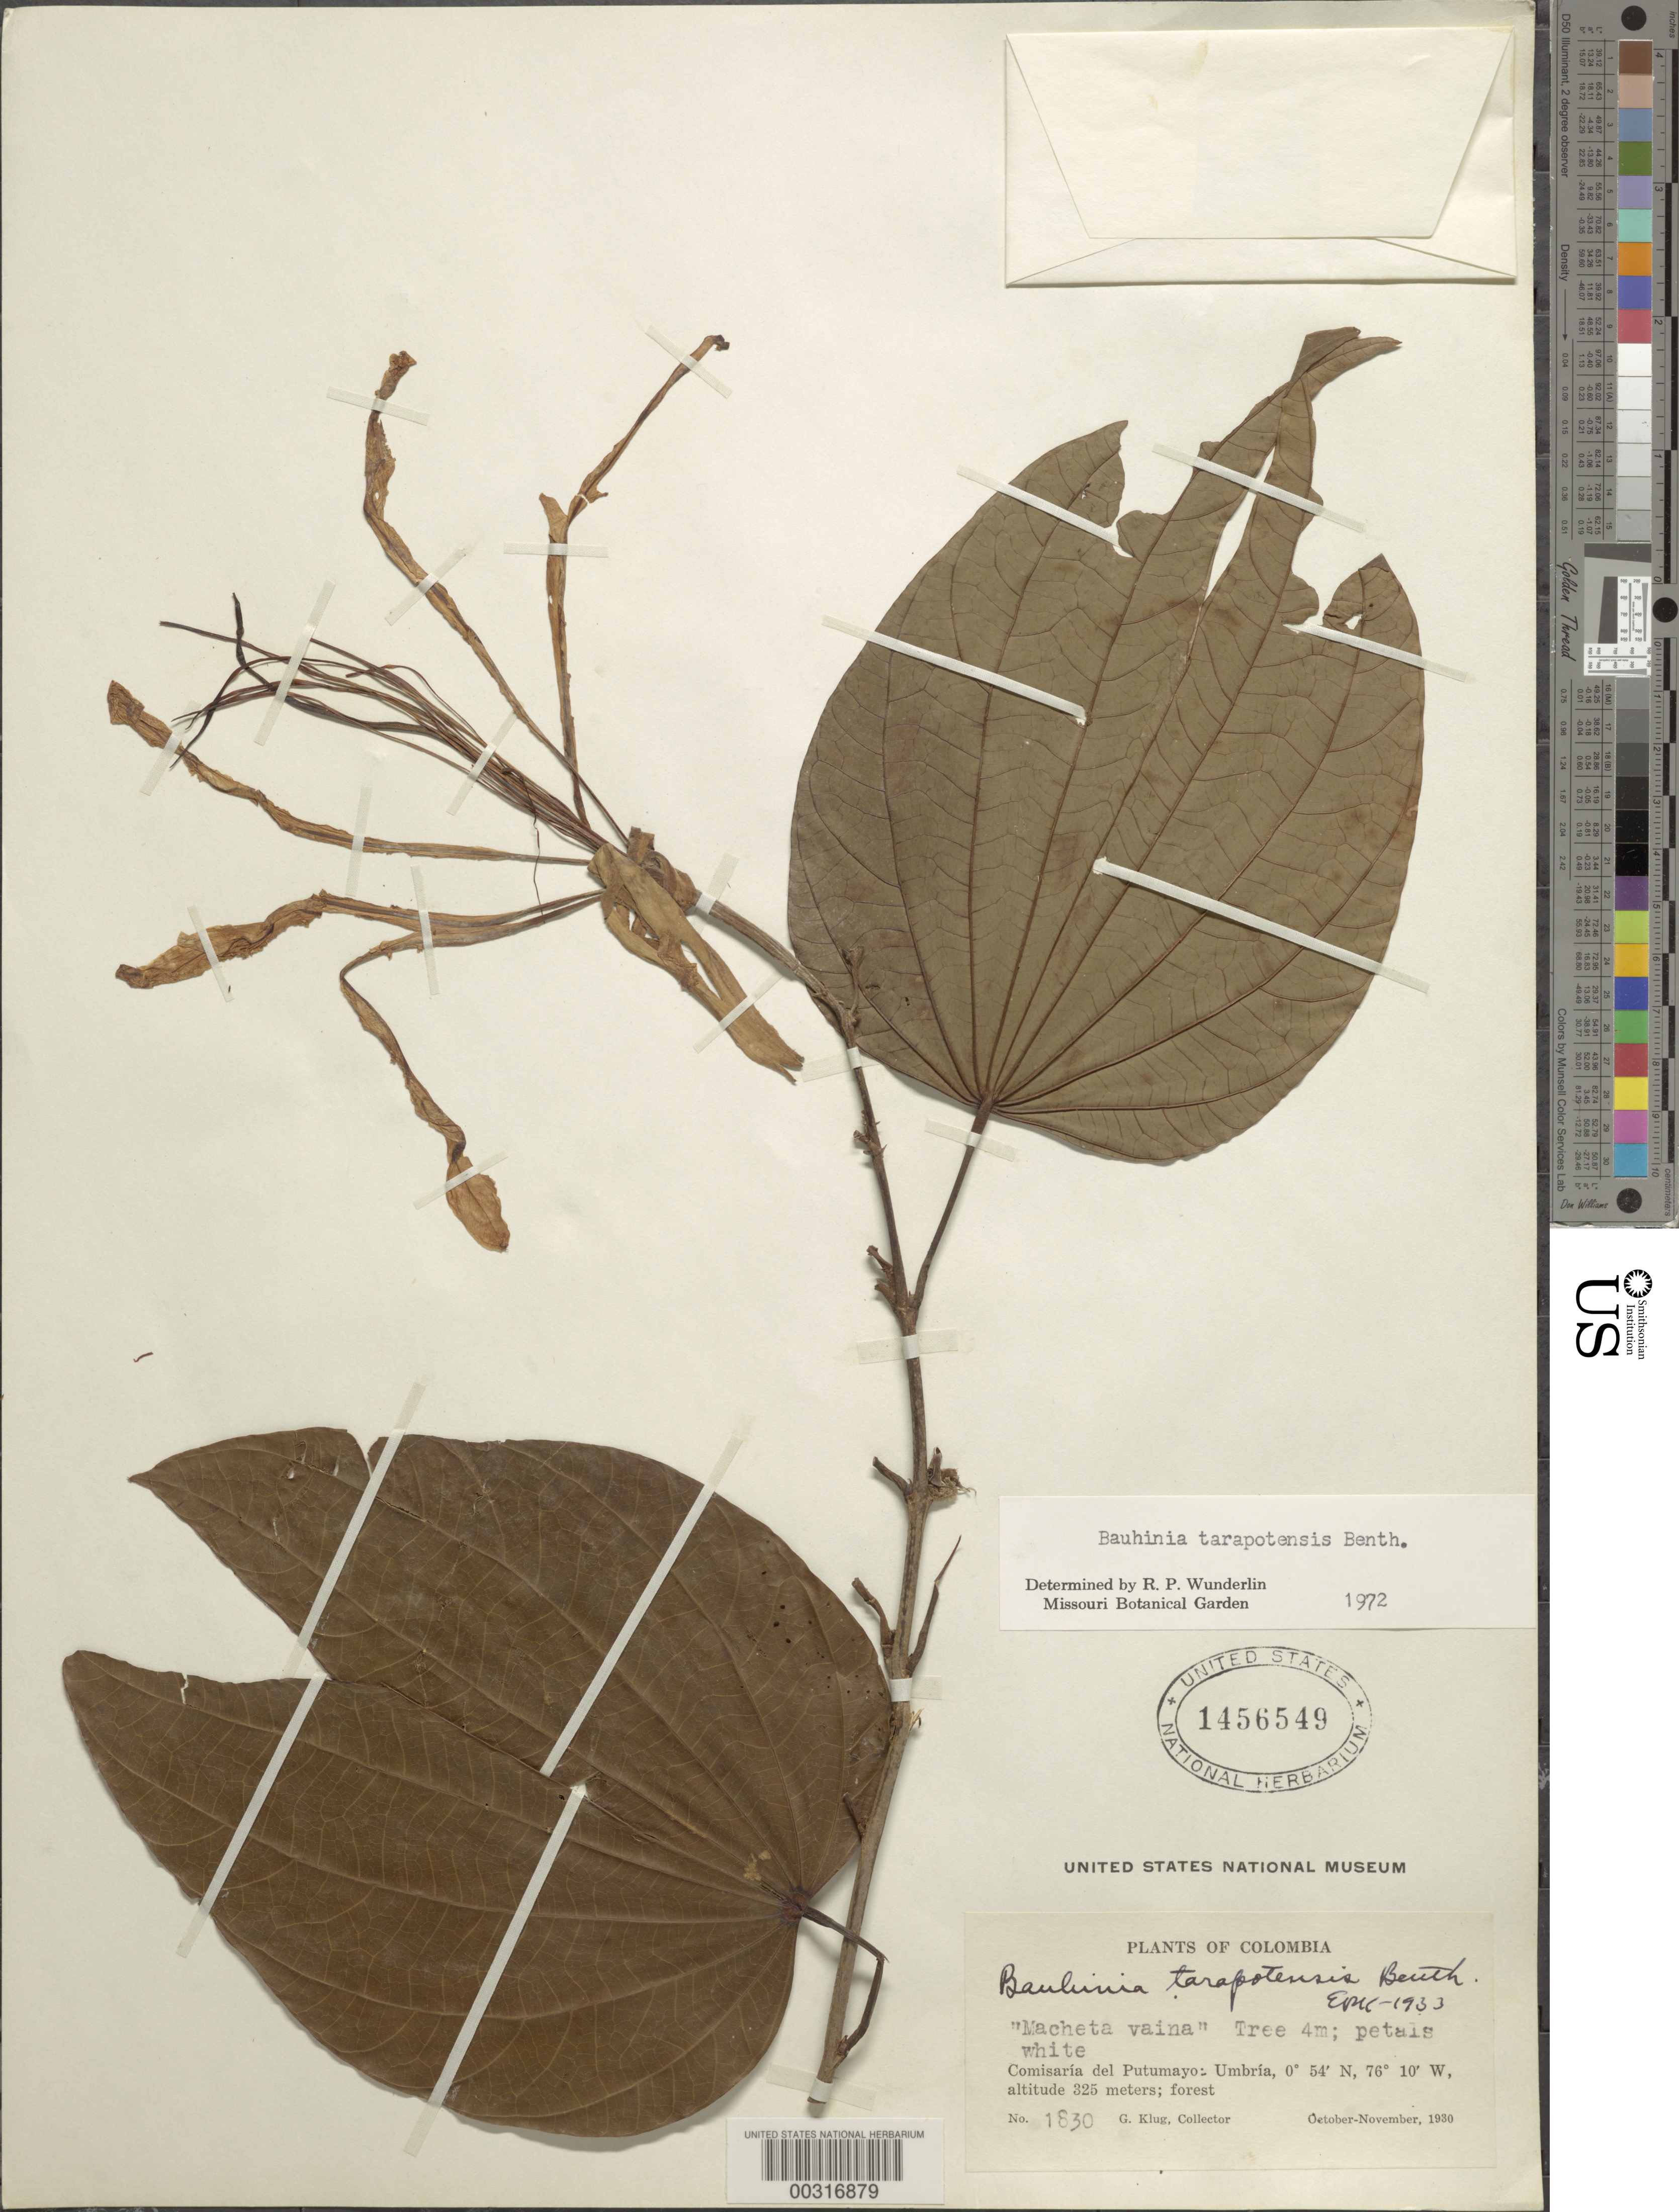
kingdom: Plantae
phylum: Tracheophyta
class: Magnoliopsida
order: Fabales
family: Fabaceae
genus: Bauhinia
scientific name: Bauhinia tarapotensis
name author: Benth.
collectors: G. Klug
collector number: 1830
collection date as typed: Oct 1930 to -- Nov 1930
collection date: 1930-10/1930-11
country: Colombia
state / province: Putumayo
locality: Umbria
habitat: Forest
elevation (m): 325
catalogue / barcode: US 1456549